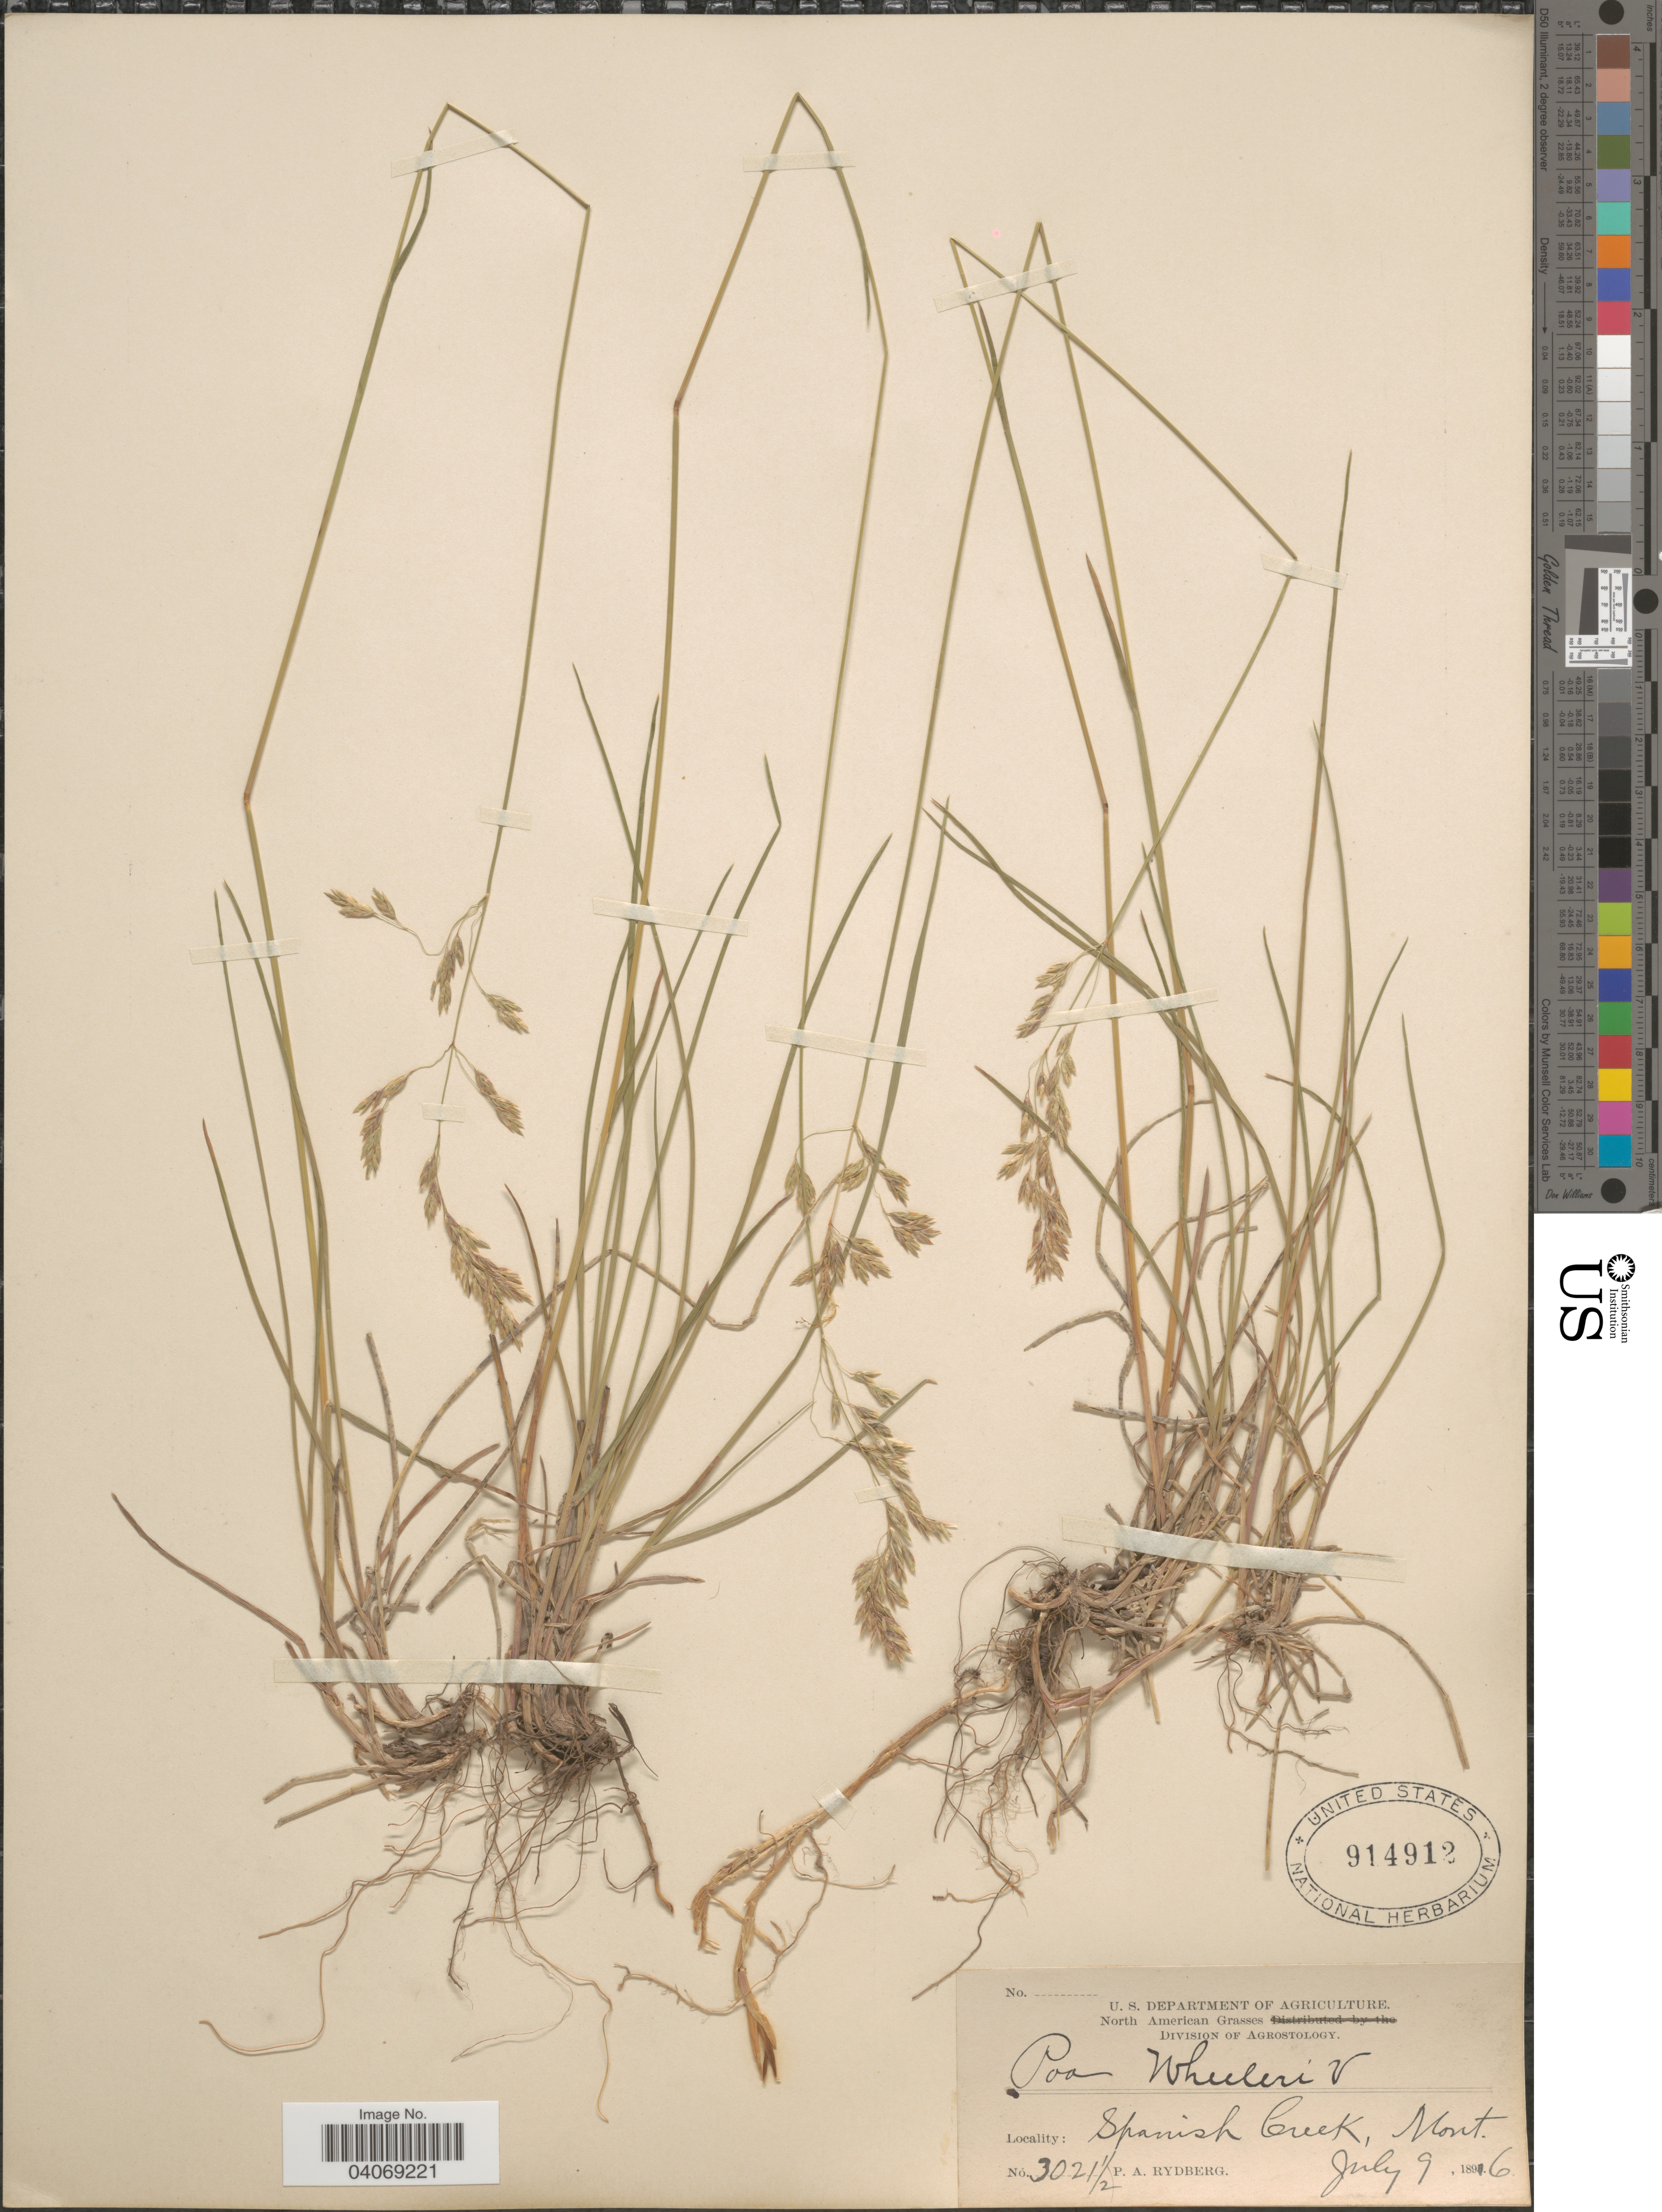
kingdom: Plantae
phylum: Tracheophyta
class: Liliopsida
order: Poales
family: Poaceae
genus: Poa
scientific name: Poa wheeleri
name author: Vasey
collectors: P. A. Rydberg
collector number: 3021½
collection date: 1896-07-09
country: United States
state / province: Montana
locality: Spanish Creek.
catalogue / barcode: US 914912